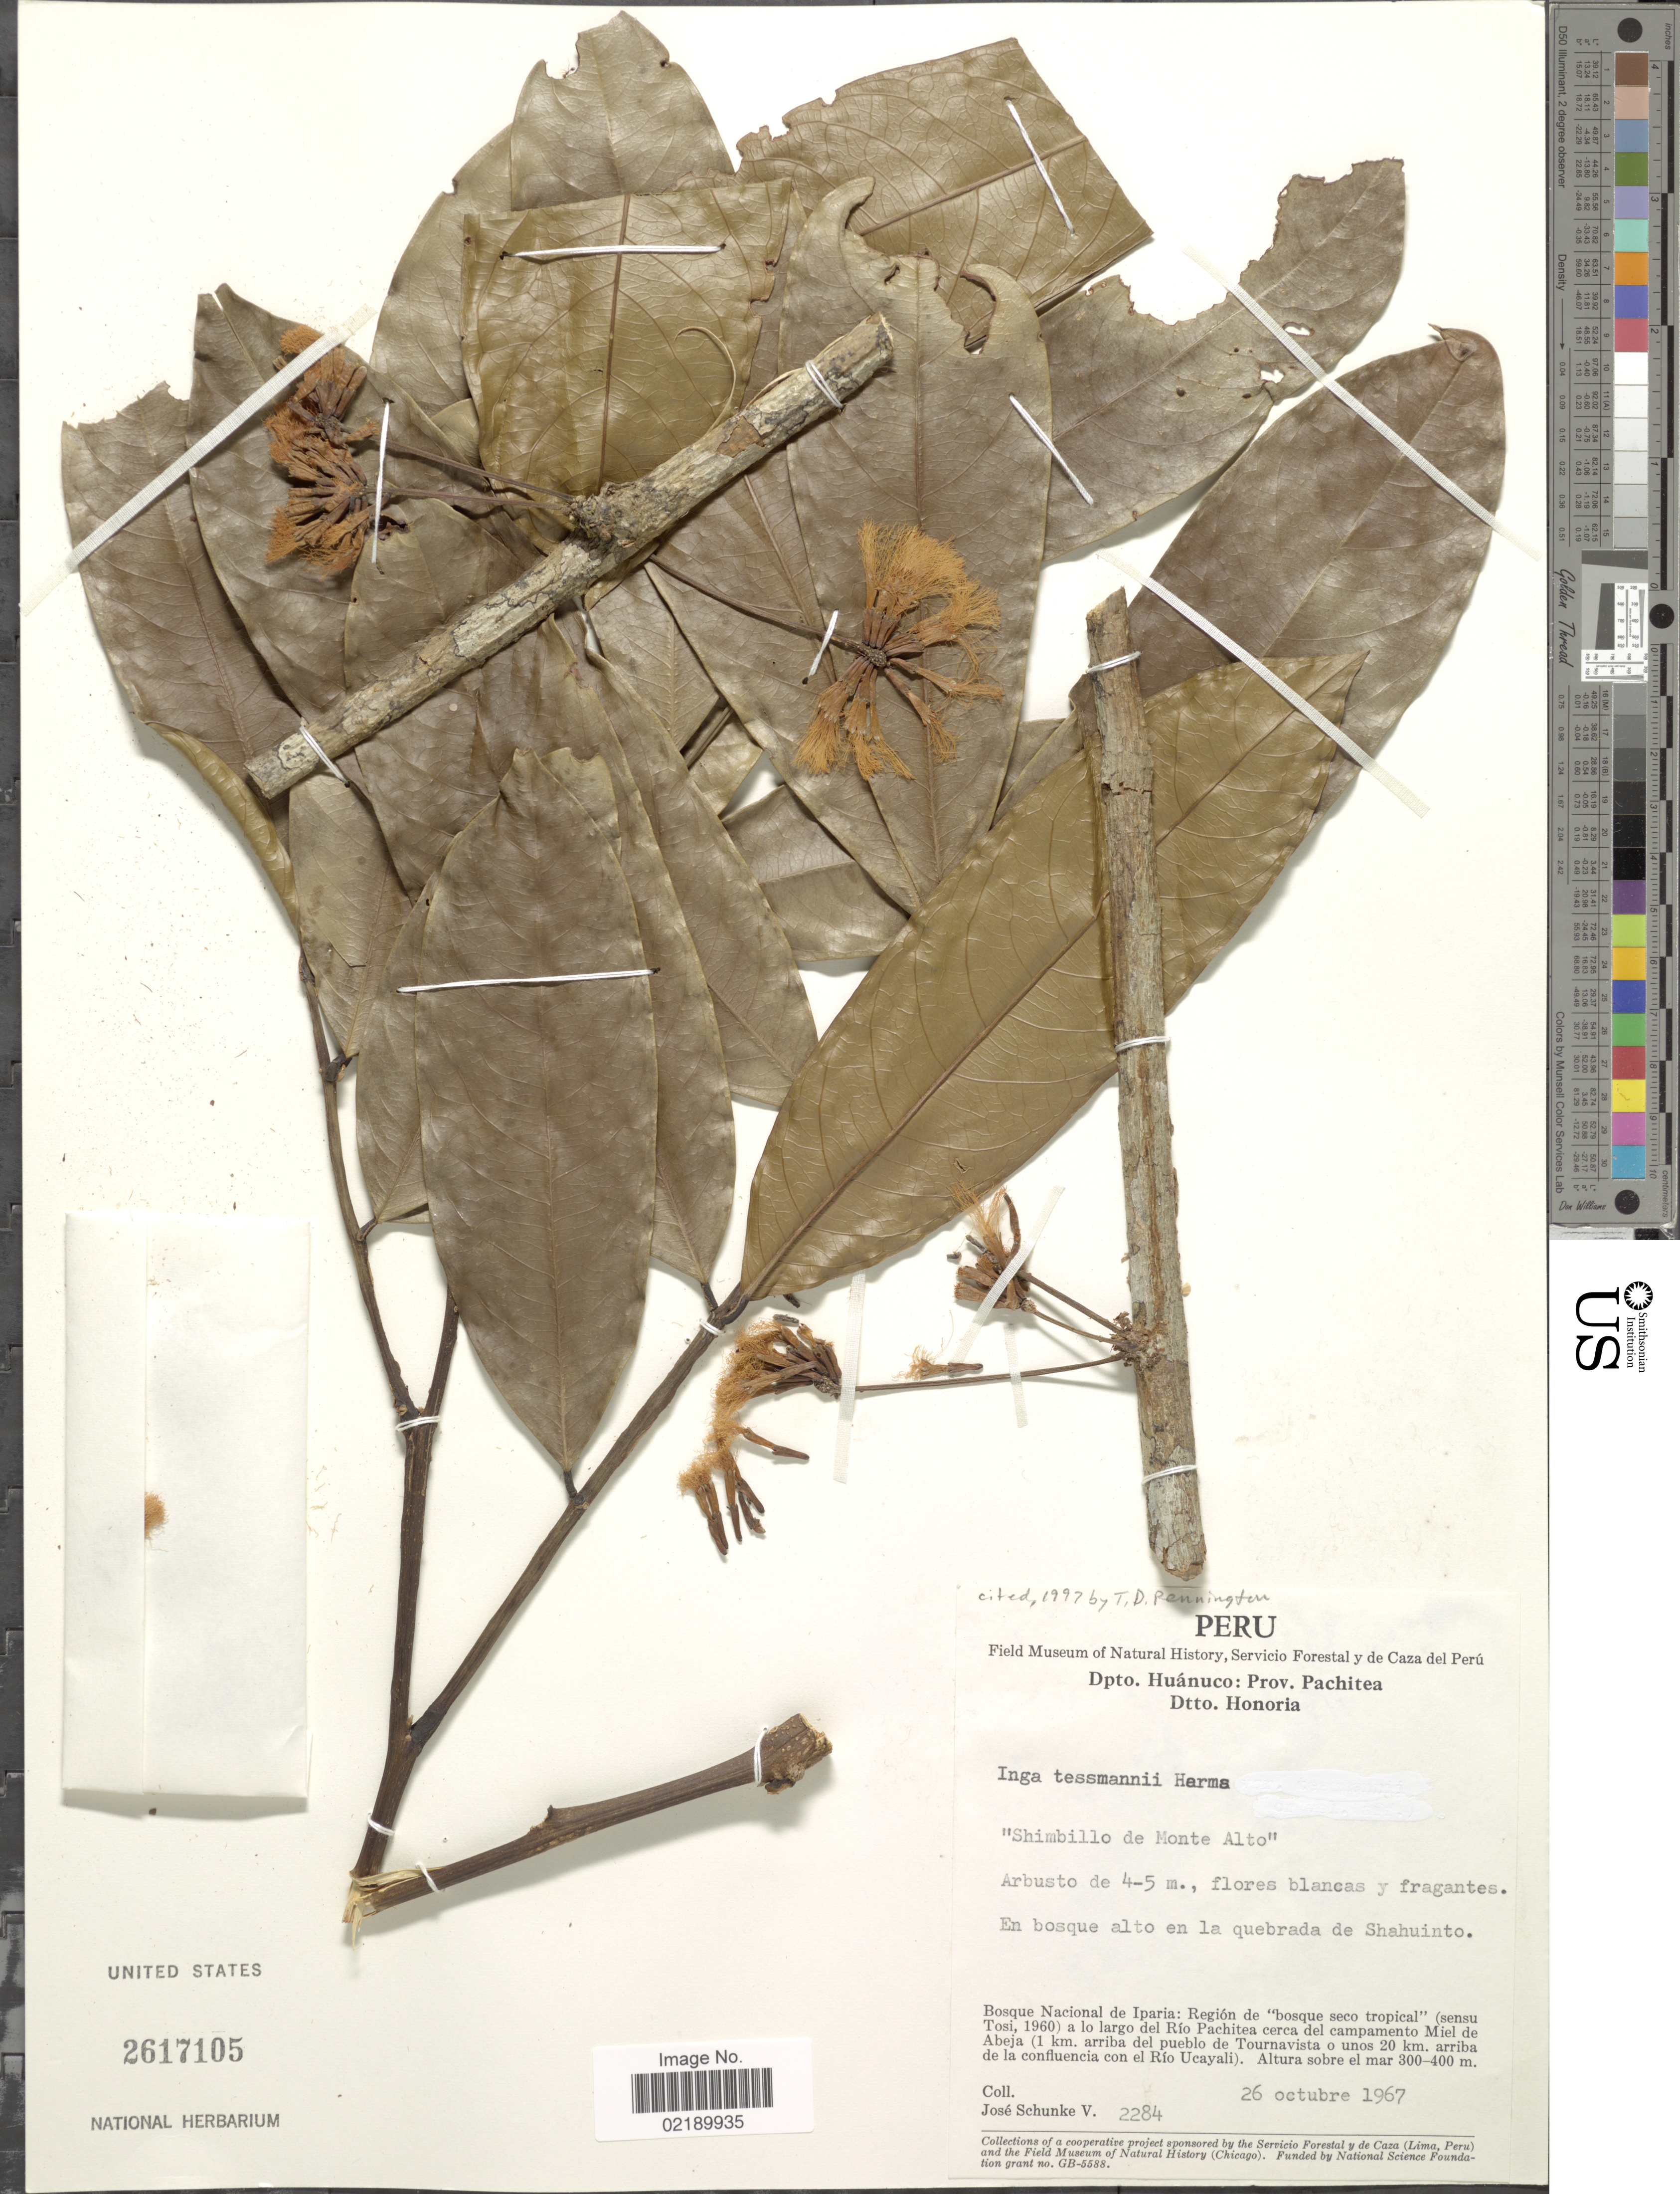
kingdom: Plantae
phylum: Tracheophyta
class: Magnoliopsida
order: Fabales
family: Fabaceae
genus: Inga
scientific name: Inga tessmannii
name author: Harms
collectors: J. Schunke Vigo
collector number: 2284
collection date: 1967-10-26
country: Peru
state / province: Huánuco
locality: Prov. Pachitea, Dtto. Honoria, en la quebrada de Shahuinto, Bosque Nacional de Iparia, Regin de bosque seco tropical, a lo largo del Rio Pachitea cerca del campamento Miel de Abeja (1 km arriba del pueblo de Tournavista o unos 20 km arriba de la confluencia con el Rio Ucayali)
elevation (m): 300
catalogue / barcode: US 2617105